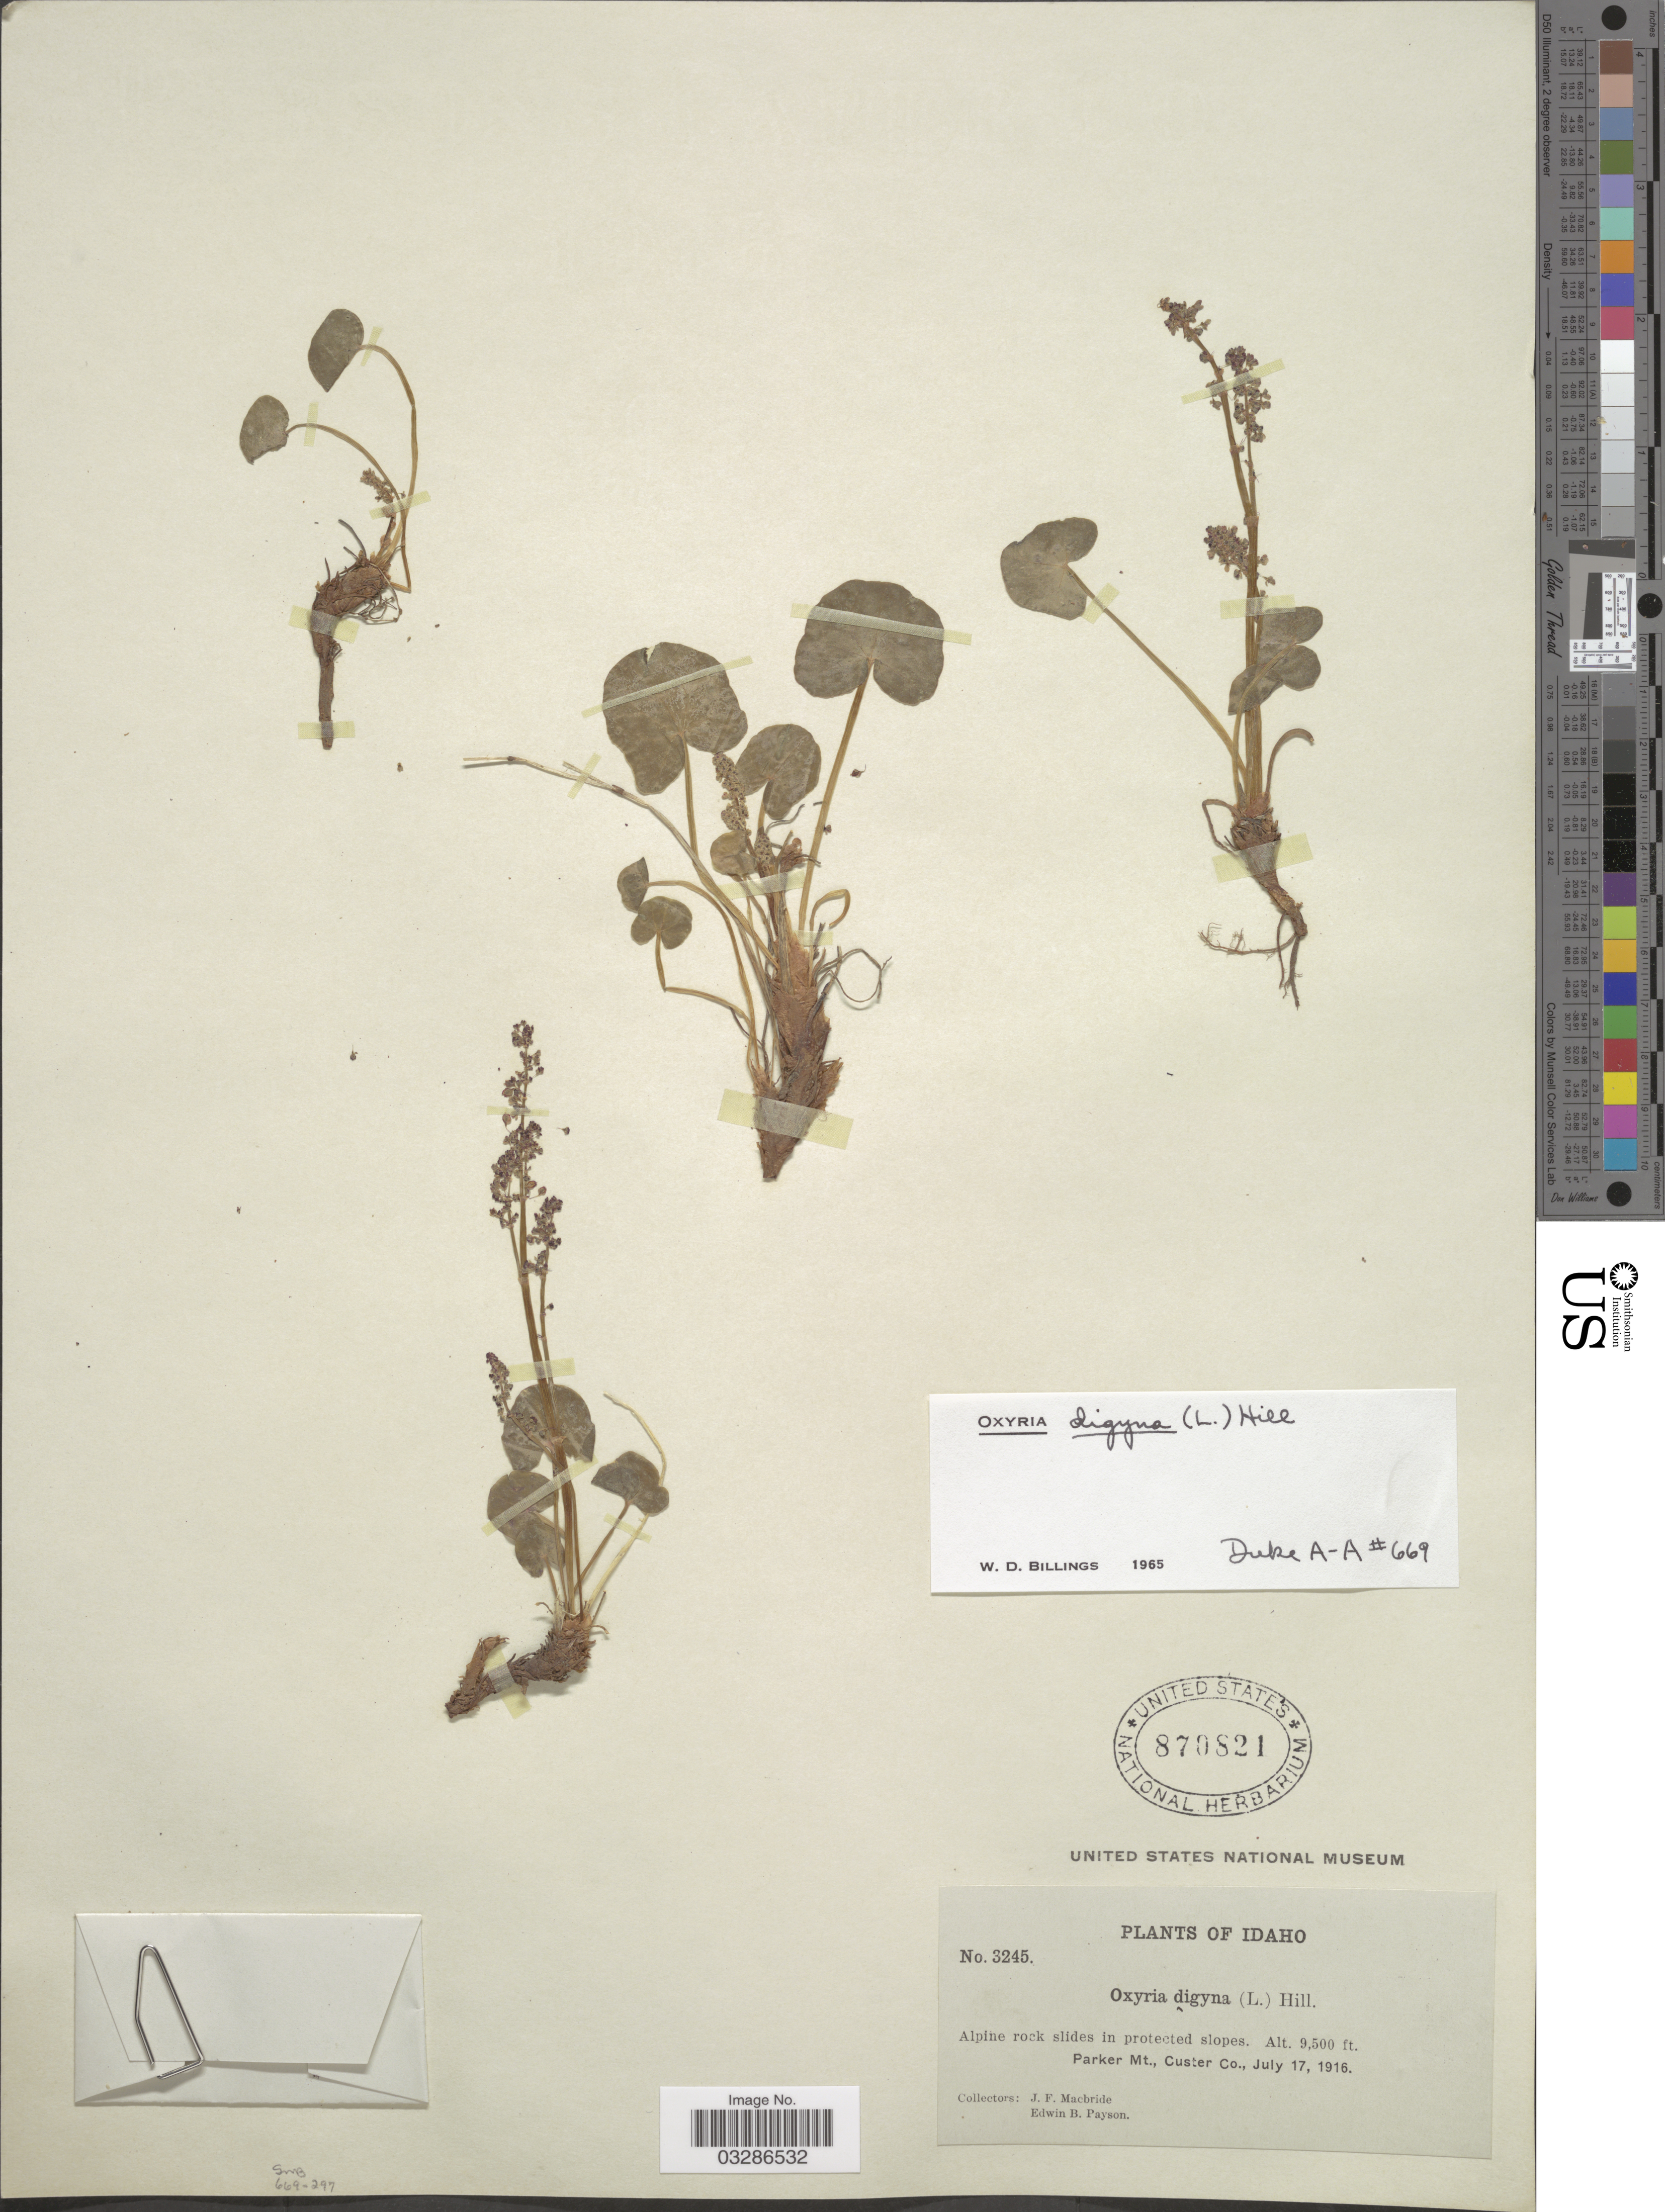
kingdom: Plantae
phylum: Tracheophyta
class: Magnoliopsida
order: Caryophyllales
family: Polygonaceae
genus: Oxyria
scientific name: Oxyria digyna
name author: (L.) Hill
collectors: J. F. Macbride & E. B. Payson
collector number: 3245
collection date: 1916-07-17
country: United States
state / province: Idaho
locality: Parker Mt., Custer Co.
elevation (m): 2896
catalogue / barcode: US 870821